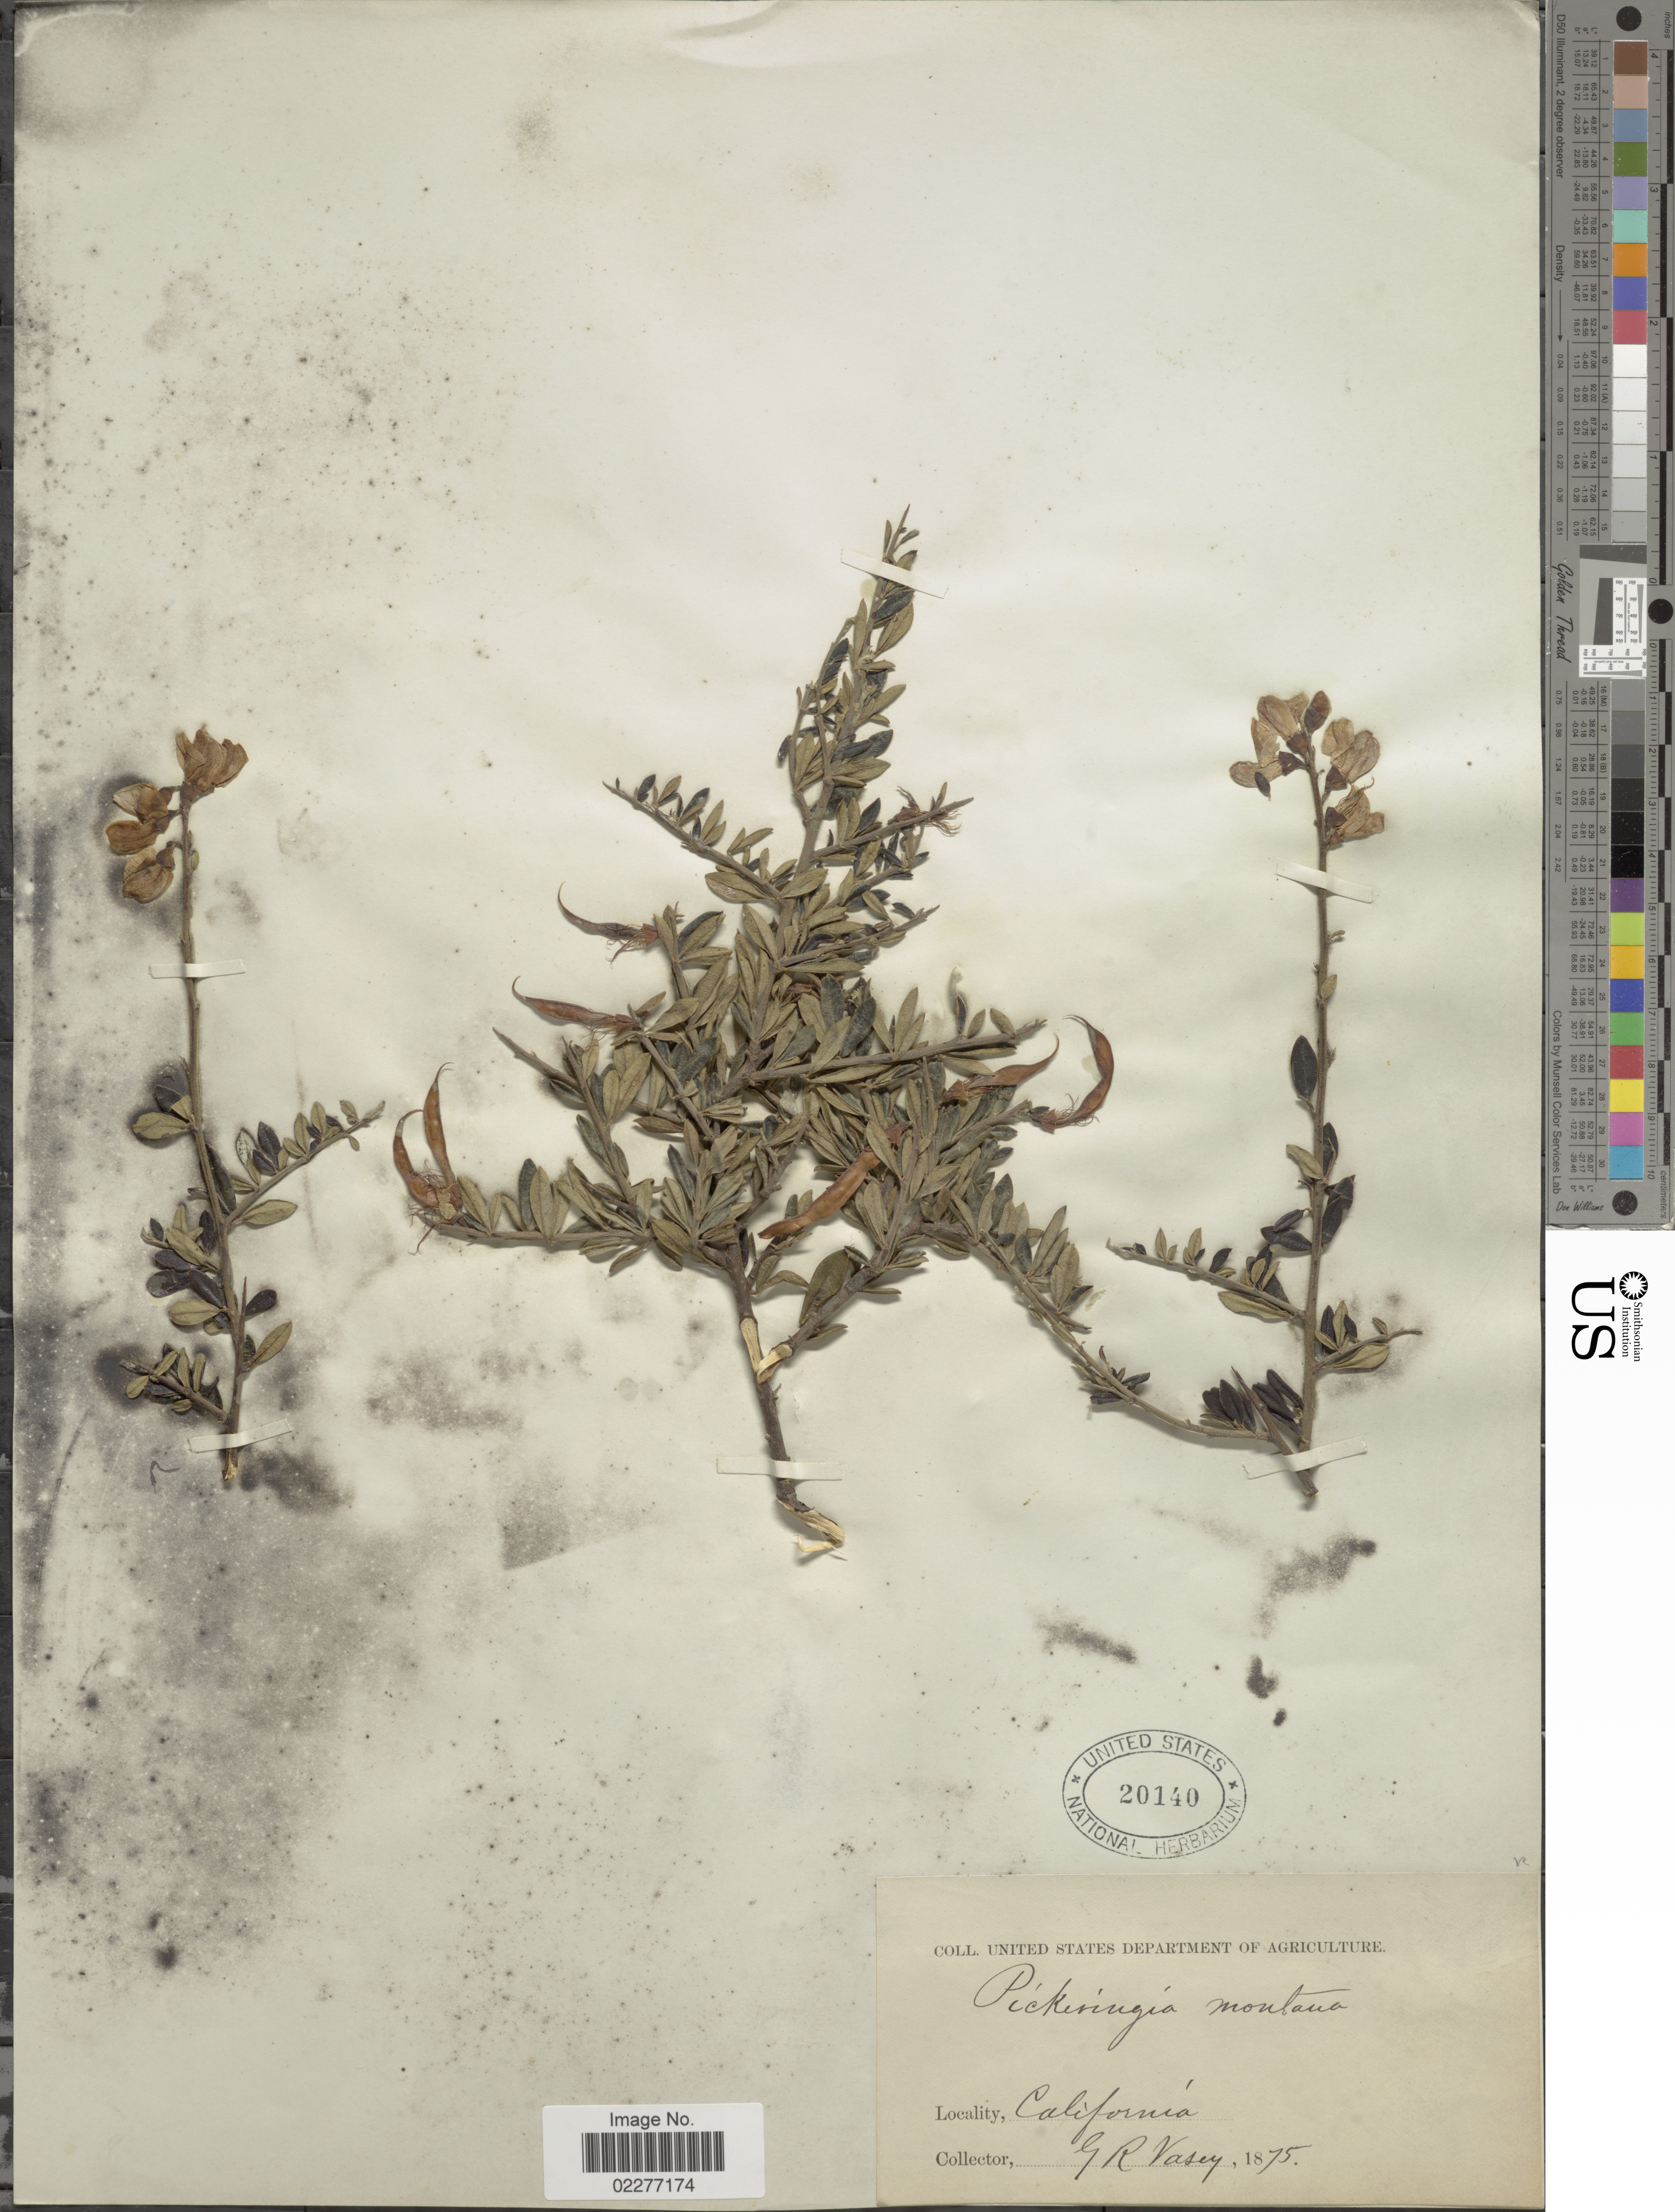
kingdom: Plantae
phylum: Tracheophyta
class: Magnoliopsida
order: Fabales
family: Fabaceae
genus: Pickeringia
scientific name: Pickeringia montana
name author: Nutt. ex Torr. & A. Gray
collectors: G. R. Vasey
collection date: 1875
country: United States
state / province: California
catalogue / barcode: US 20140